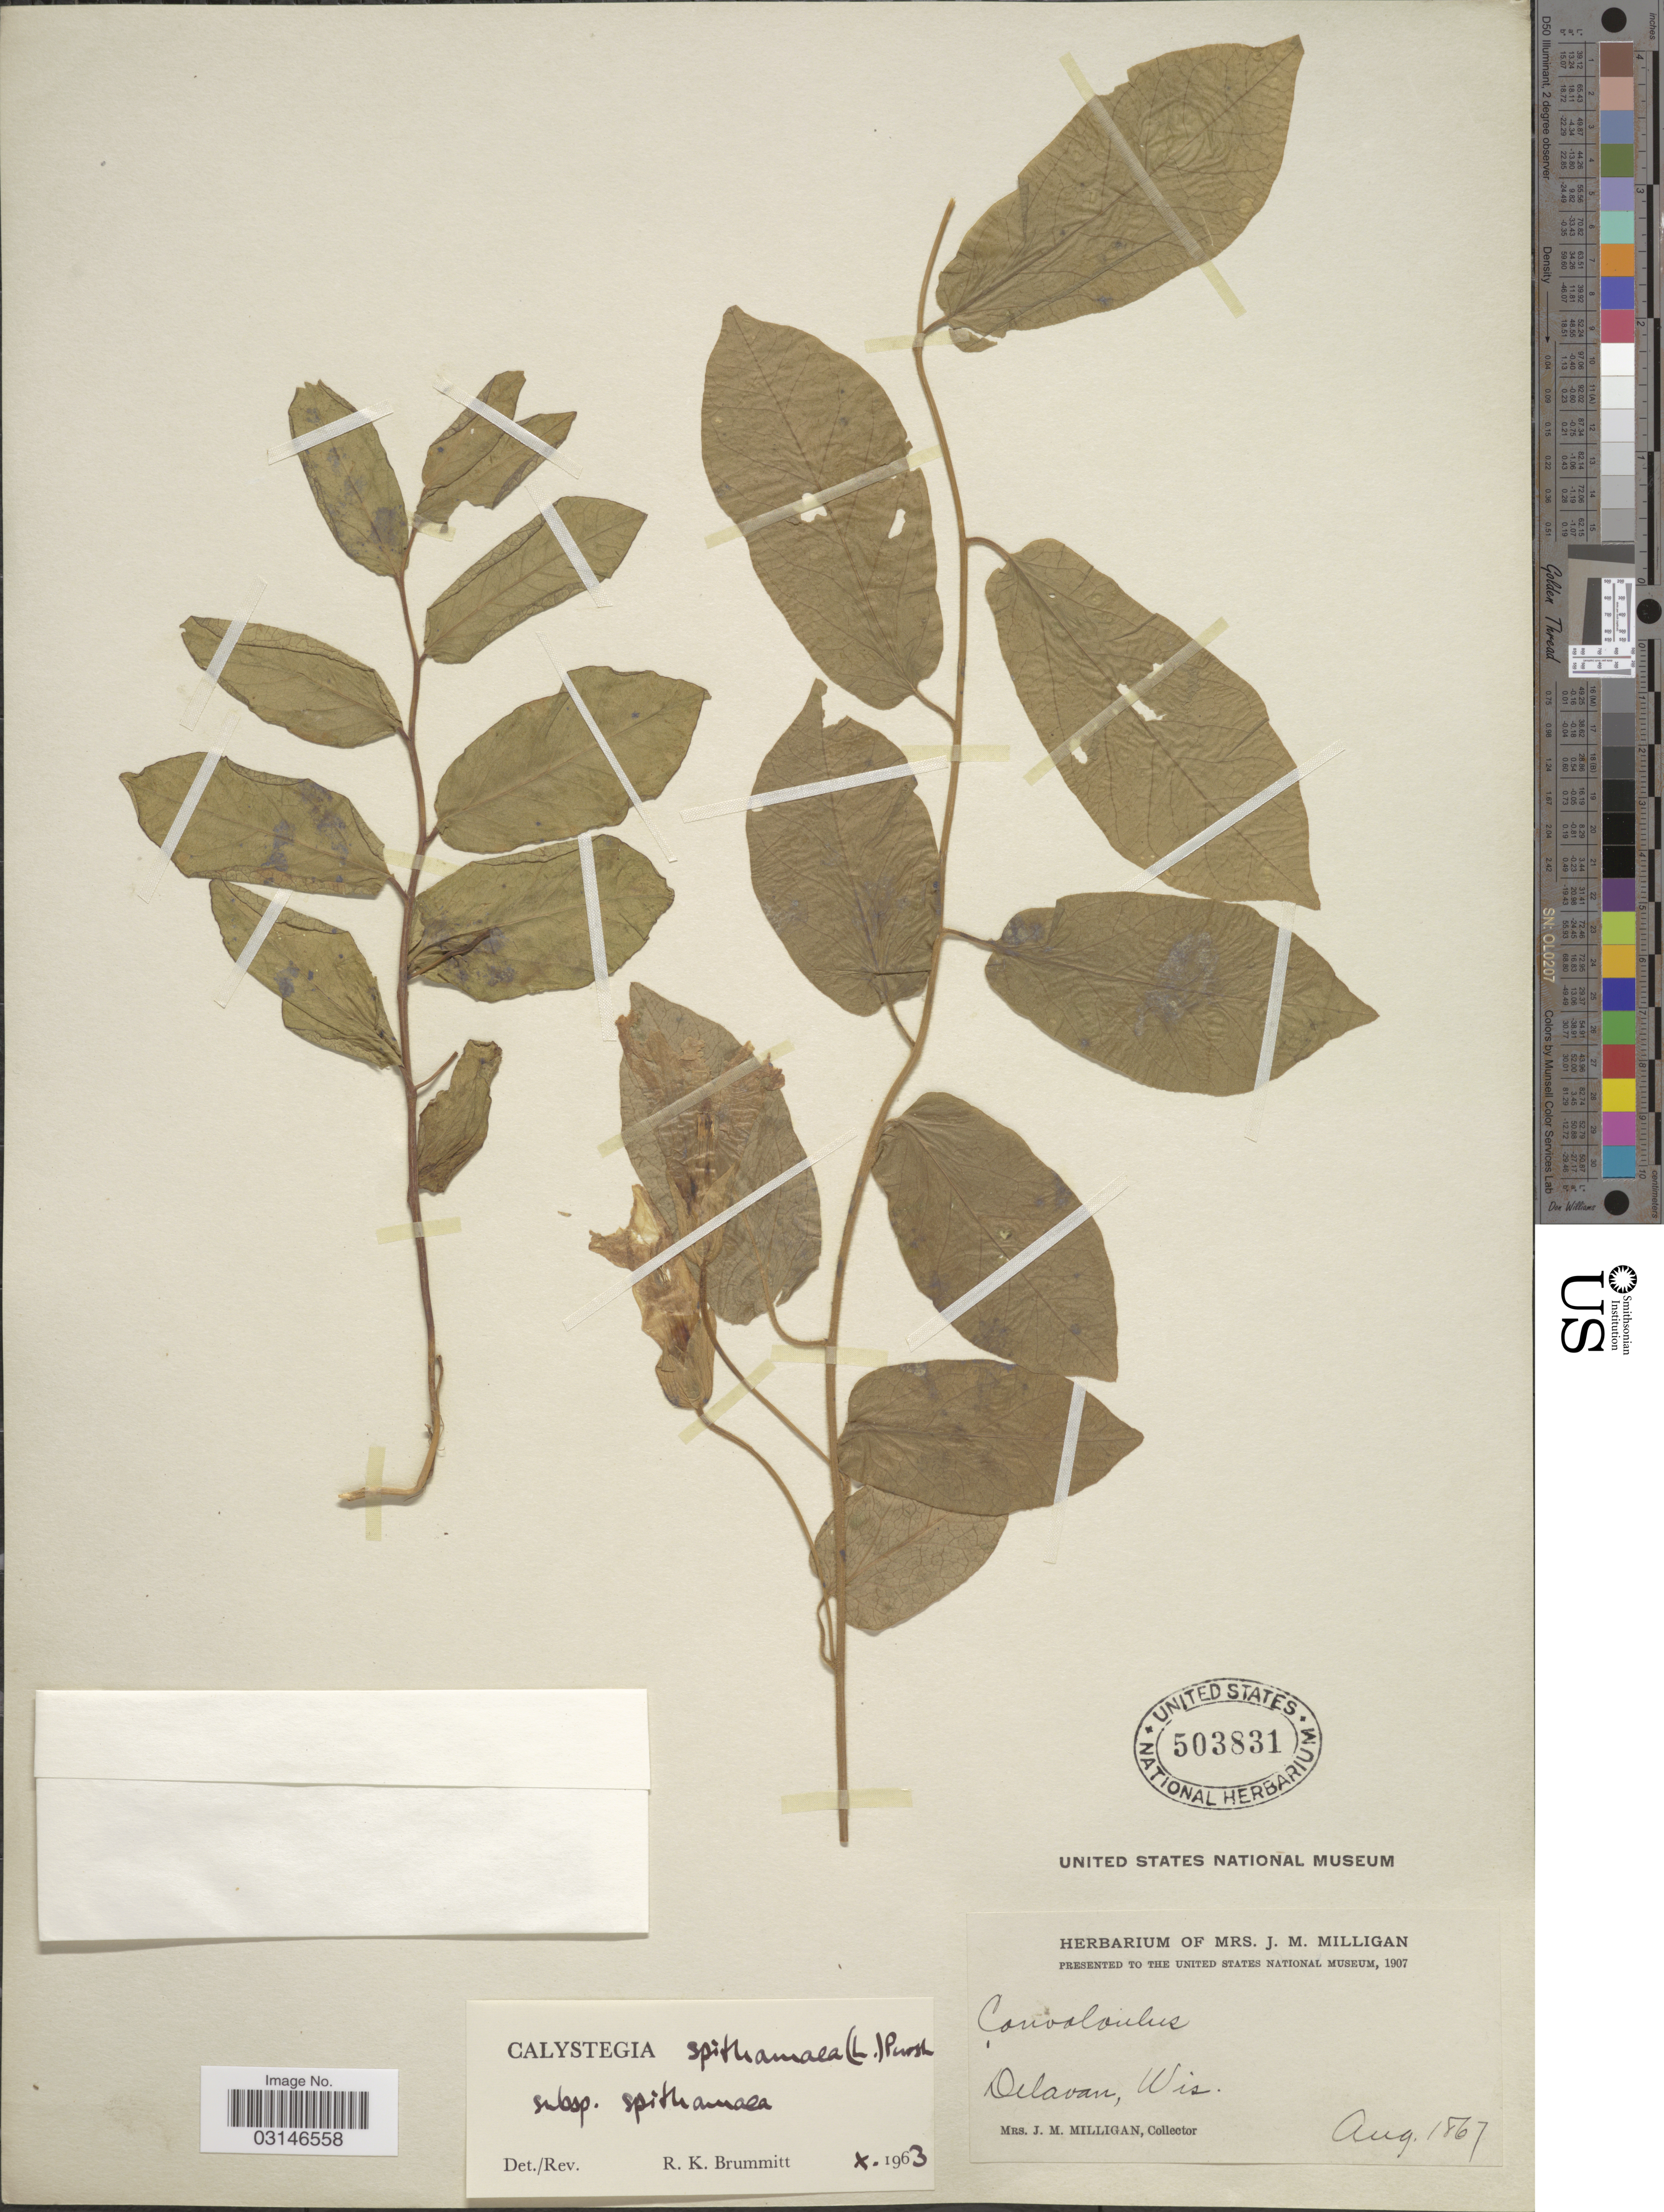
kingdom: Plantae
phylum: Tracheophyta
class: Magnoliopsida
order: Solanales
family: Convolvulaceae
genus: Calystegia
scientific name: Calystegia spithamaea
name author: (L.) Pursh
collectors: J. Milligan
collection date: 1867-08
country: United States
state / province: Wisconsin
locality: Delavan.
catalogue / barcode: US 503831